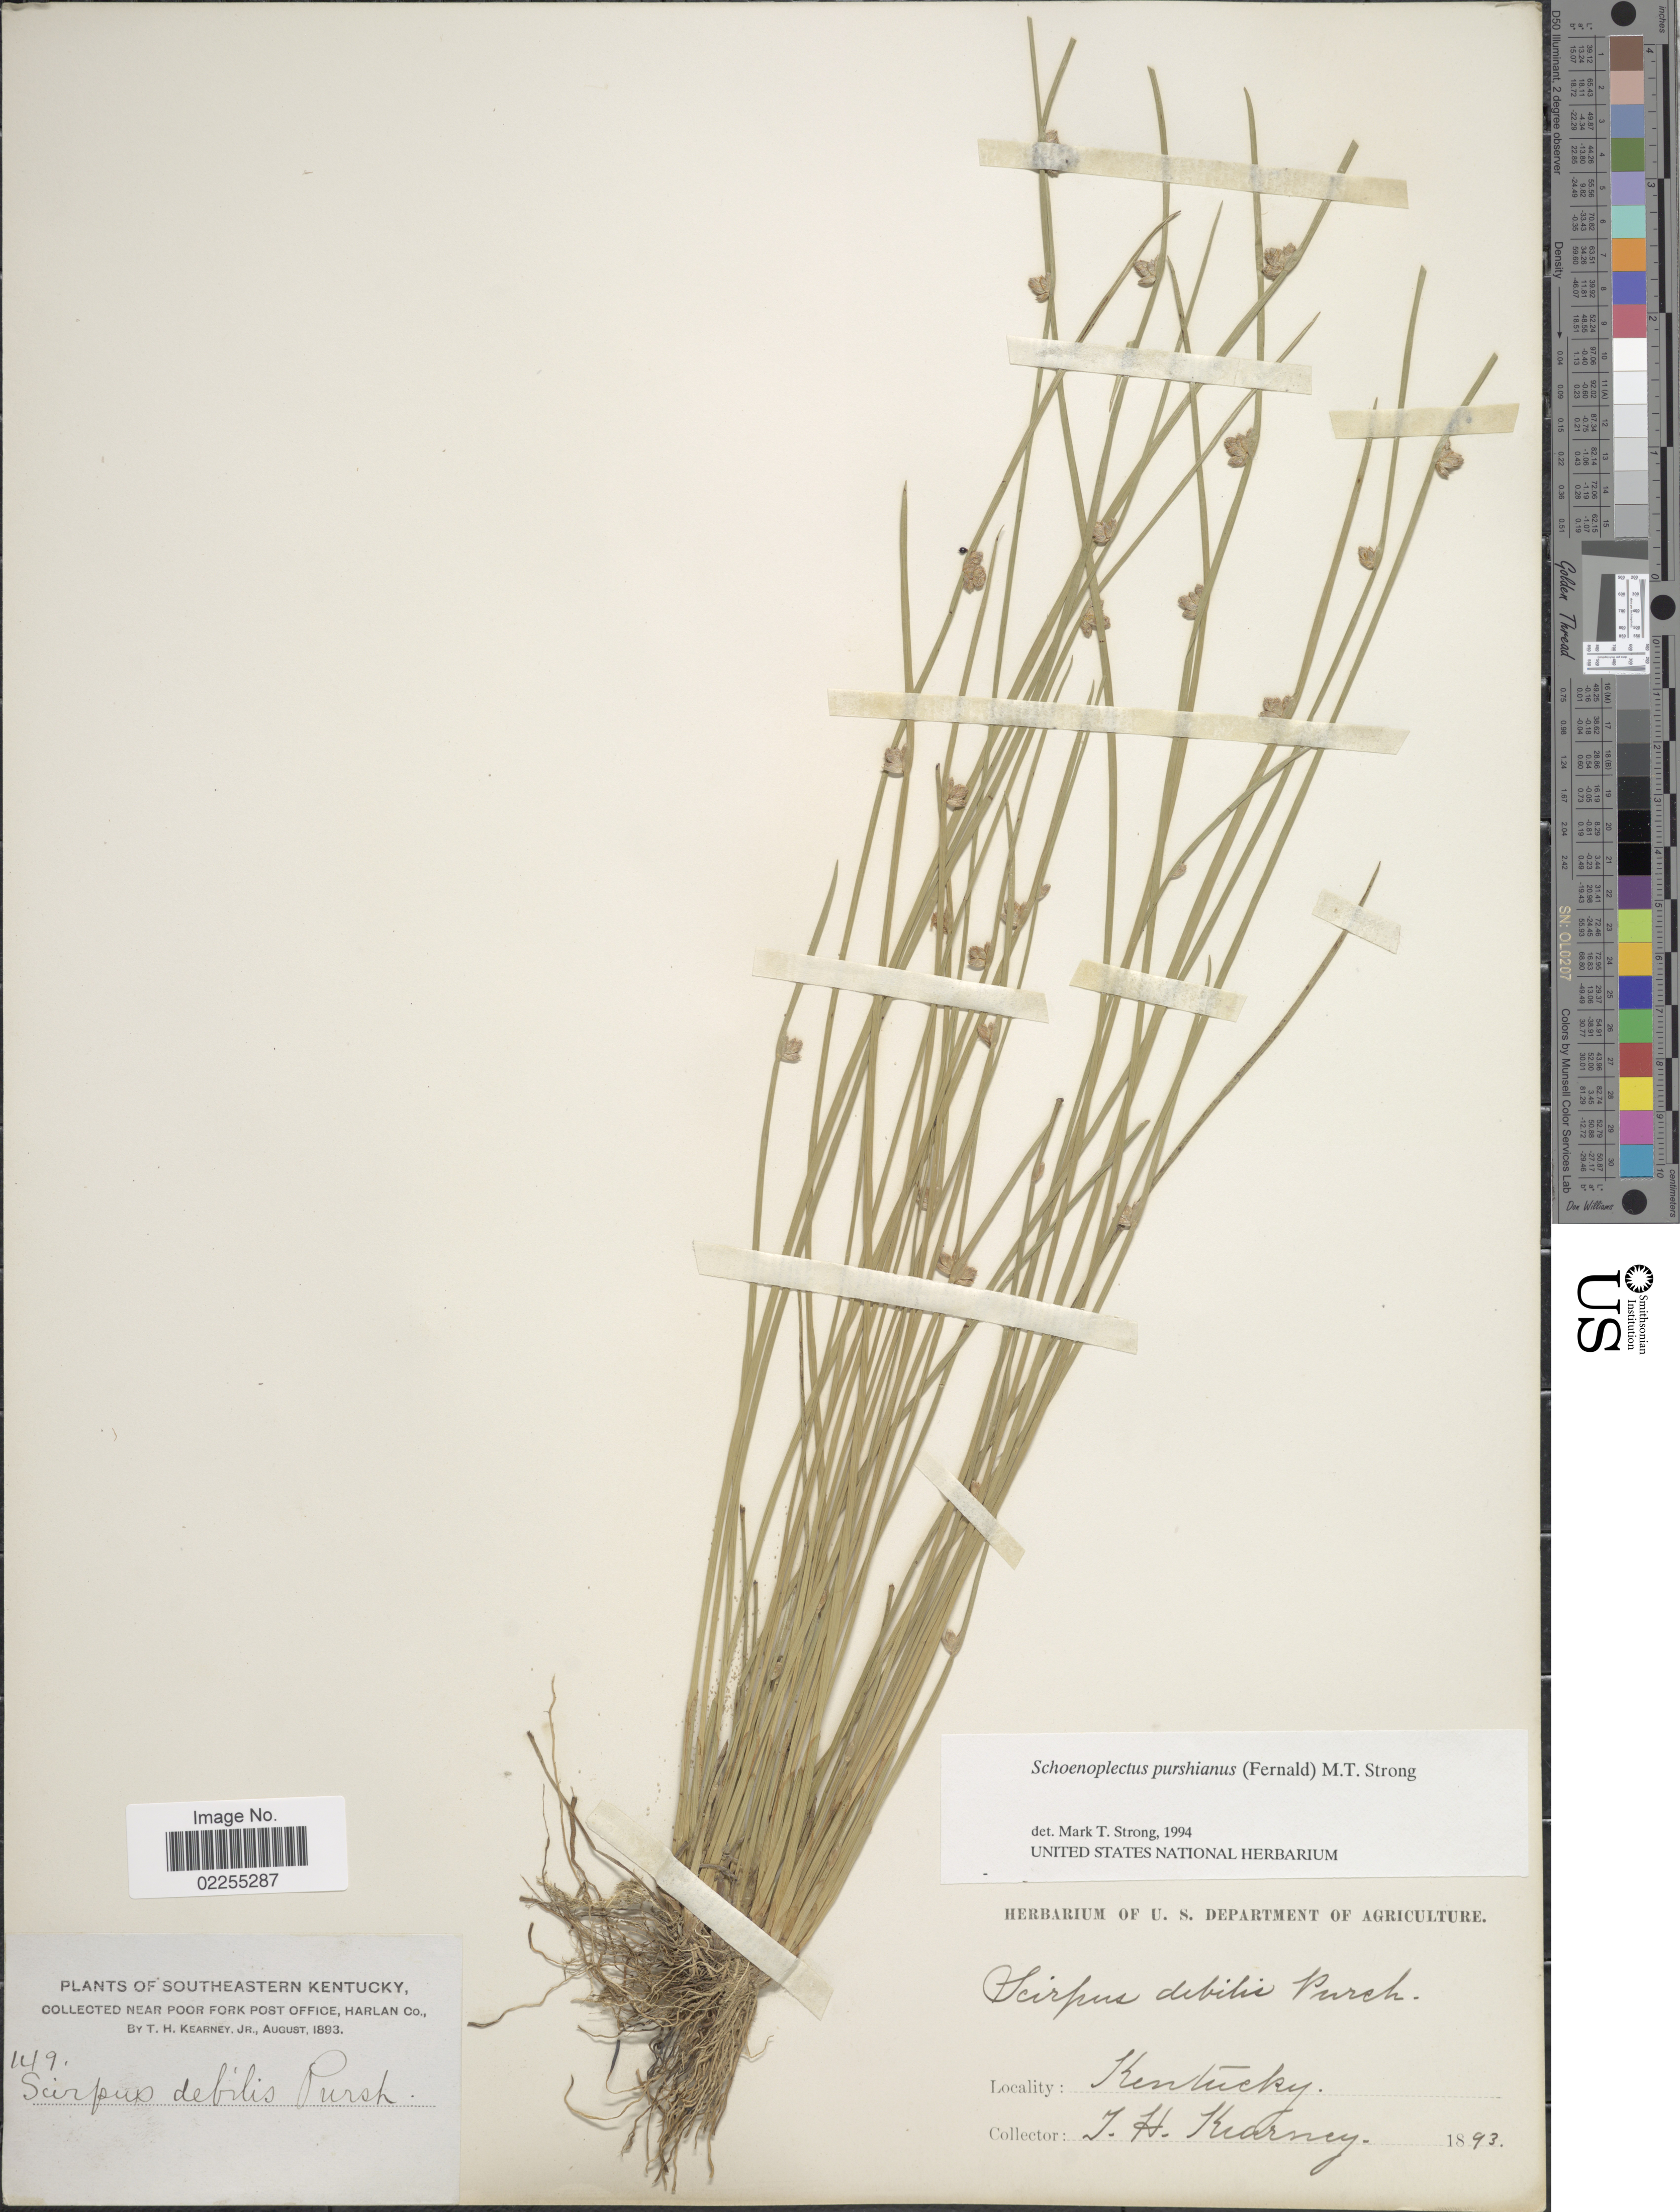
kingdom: Plantae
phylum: Tracheophyta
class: Liliopsida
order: Poales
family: Cyperaceae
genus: Schoenoplectus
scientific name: Schoenoplectus purshianus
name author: (Fernald) M.T. Strong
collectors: T. H. Kearney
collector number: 149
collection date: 1893-08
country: United States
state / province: Kentucky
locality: Southeastern Kentucky, near Poor Fork Post Office, Harlan Co.